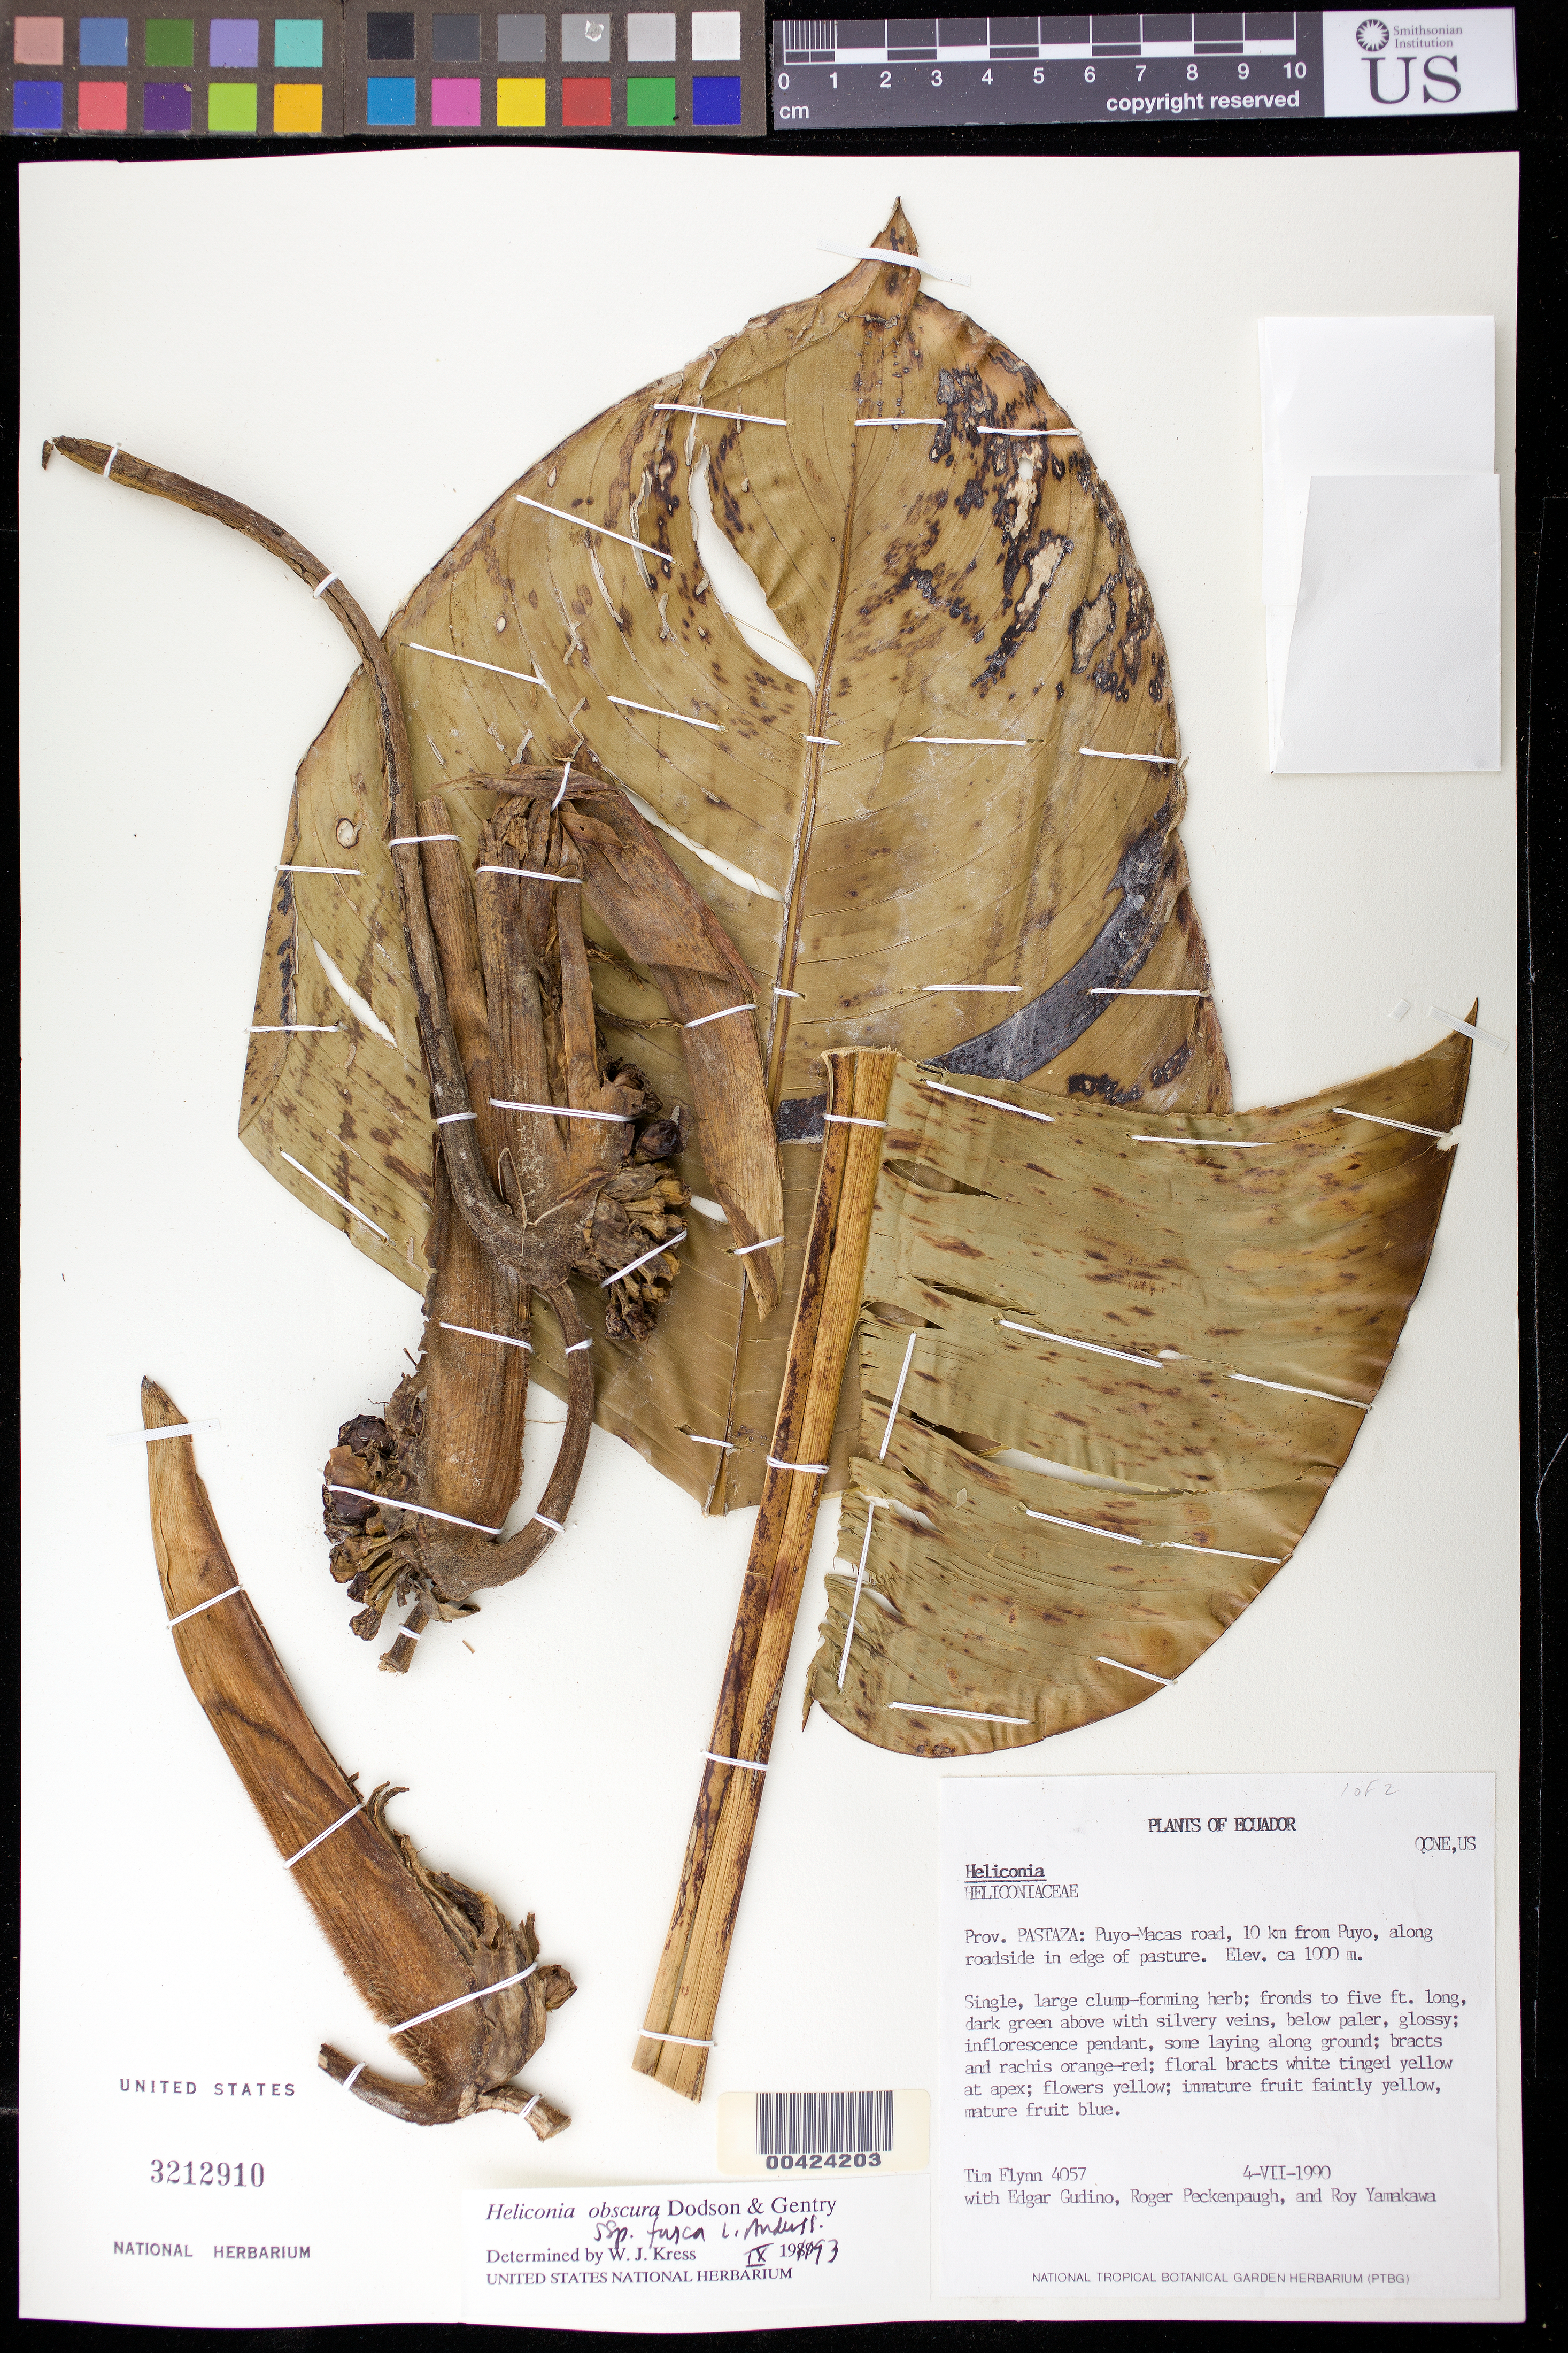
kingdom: Plantae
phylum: Tracheophyta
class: Liliopsida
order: Zingiberales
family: Heliconiaceae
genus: Heliconia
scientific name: Heliconia obscura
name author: Dodson & Gentry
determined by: Kress, W. J., (US), Smithsonian Institution - National Museum of Natural History (UNITED STATES)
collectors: T. W. Flynn, E. Gudiño, R. Peckinpaugh & R. Yamakawa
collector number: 4057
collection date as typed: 04 Jul 1990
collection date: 1990-07-04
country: Ecuador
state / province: Pastaza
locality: Puyo - macas road, 10 km from Puyo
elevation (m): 1000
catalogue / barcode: US 3212910